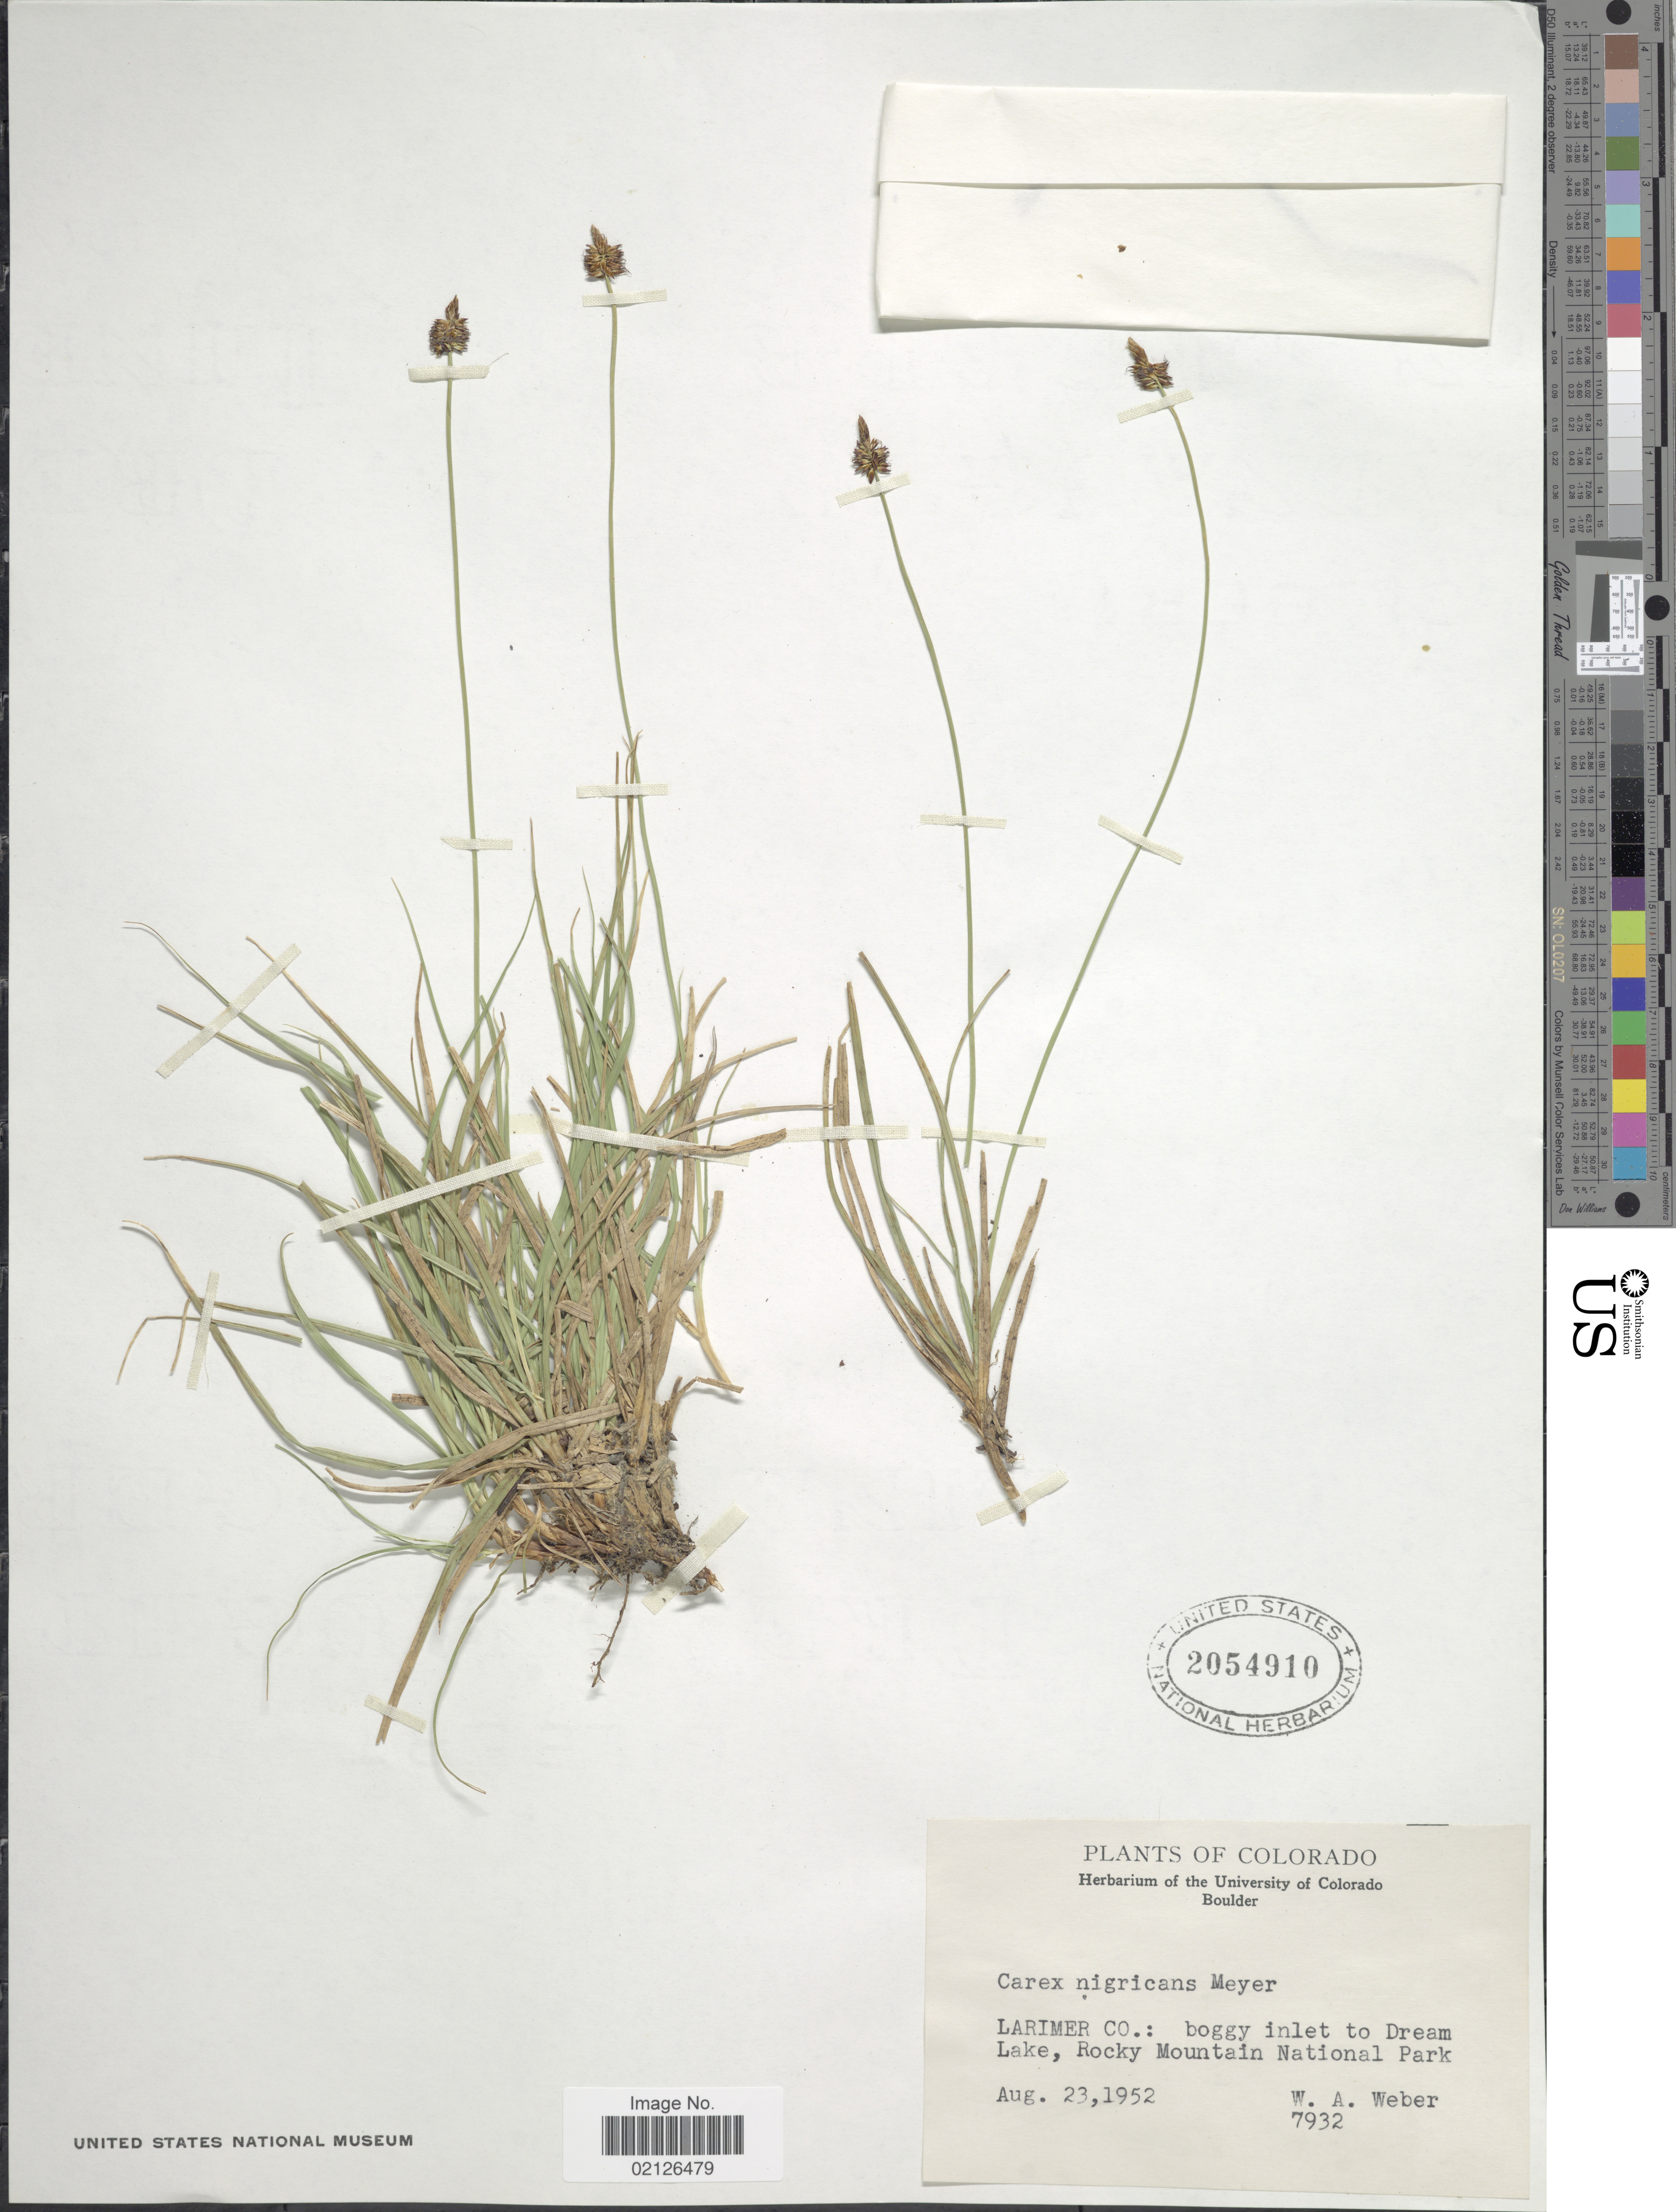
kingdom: Plantae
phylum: Tracheophyta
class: Liliopsida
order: Poales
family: Cyperaceae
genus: Carex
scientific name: Carex nigricans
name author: C.A. Mey.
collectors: W. A. Weber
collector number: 7932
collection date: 1952-08-23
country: United States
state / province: Colorado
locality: Larimer Co: boggy inlet to Dream Lake, Rocky Mountain National Park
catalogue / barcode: US 2054910